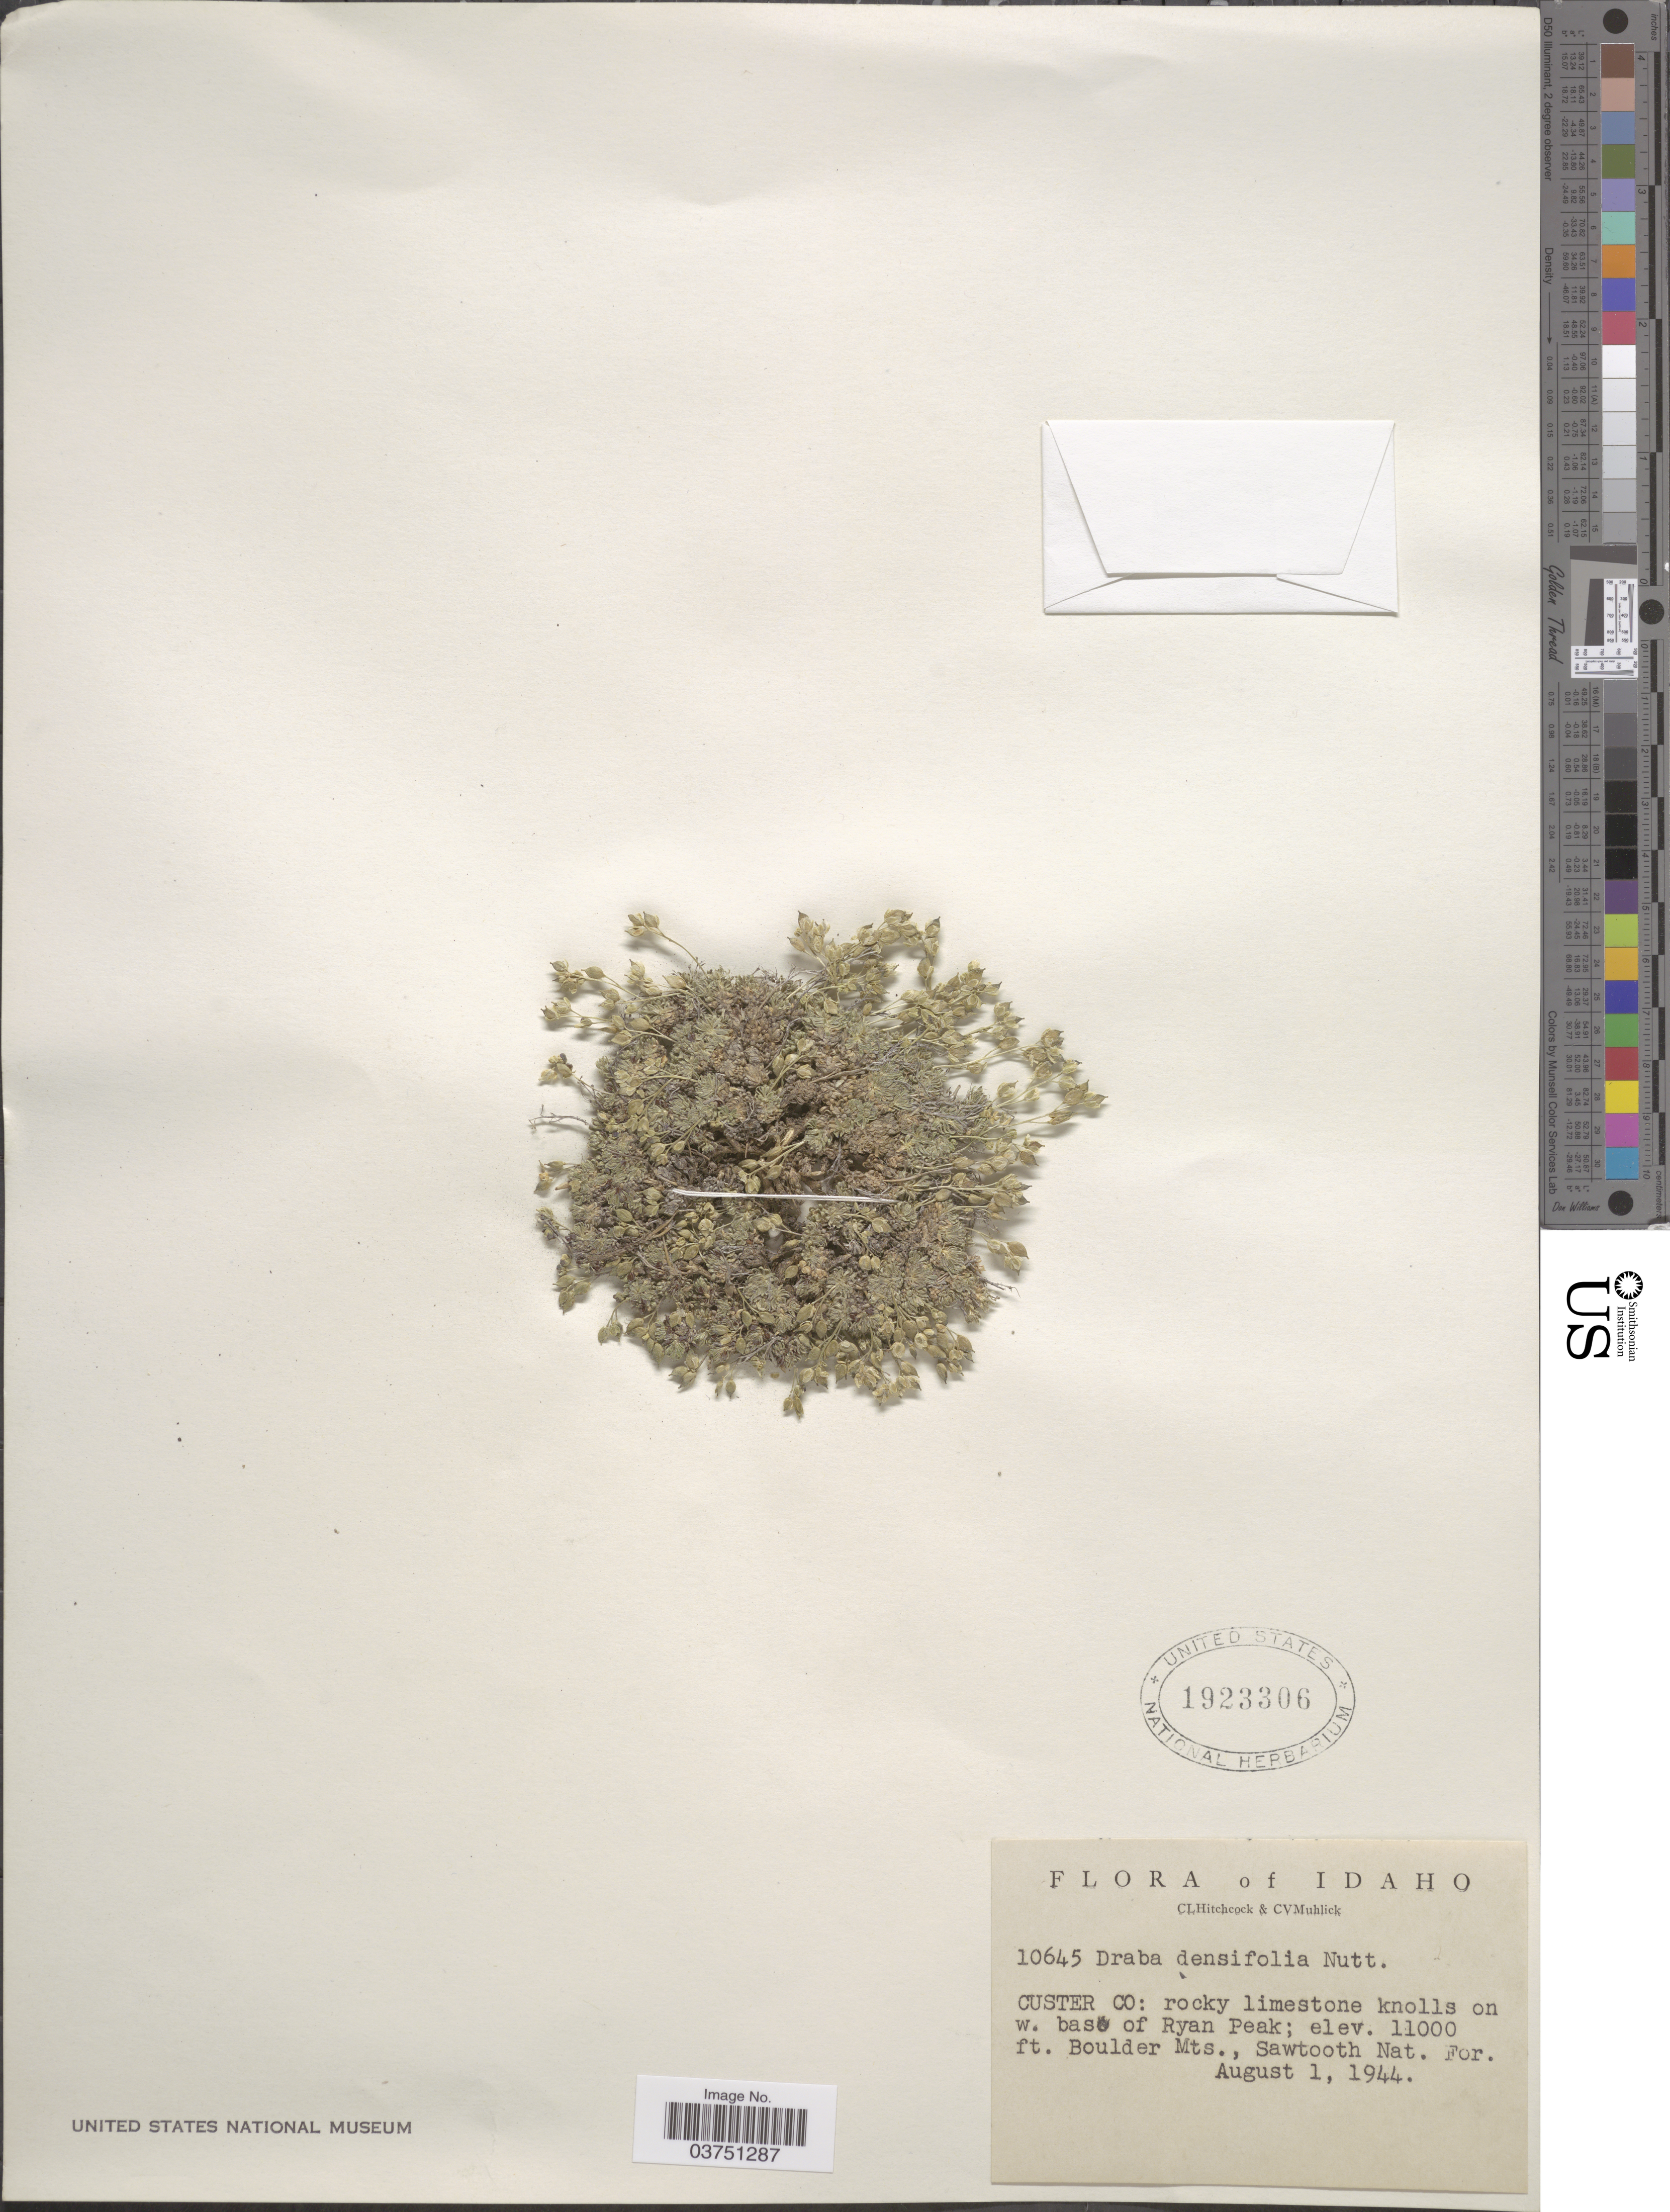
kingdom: Plantae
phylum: Tracheophyta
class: Magnoliopsida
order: Brassicales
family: Brassicaceae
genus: Draba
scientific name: Draba densifolia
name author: Nutt.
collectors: C. L. Hitchcock & C. V. Muhlick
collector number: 10645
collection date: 1944-08-01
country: United States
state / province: Idaho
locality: Custer Co: rocky limestone knolls on w. base of Ryan Peak; Boulder Mts., Sawtooth Nat. For.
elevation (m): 3353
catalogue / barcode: US 1923306